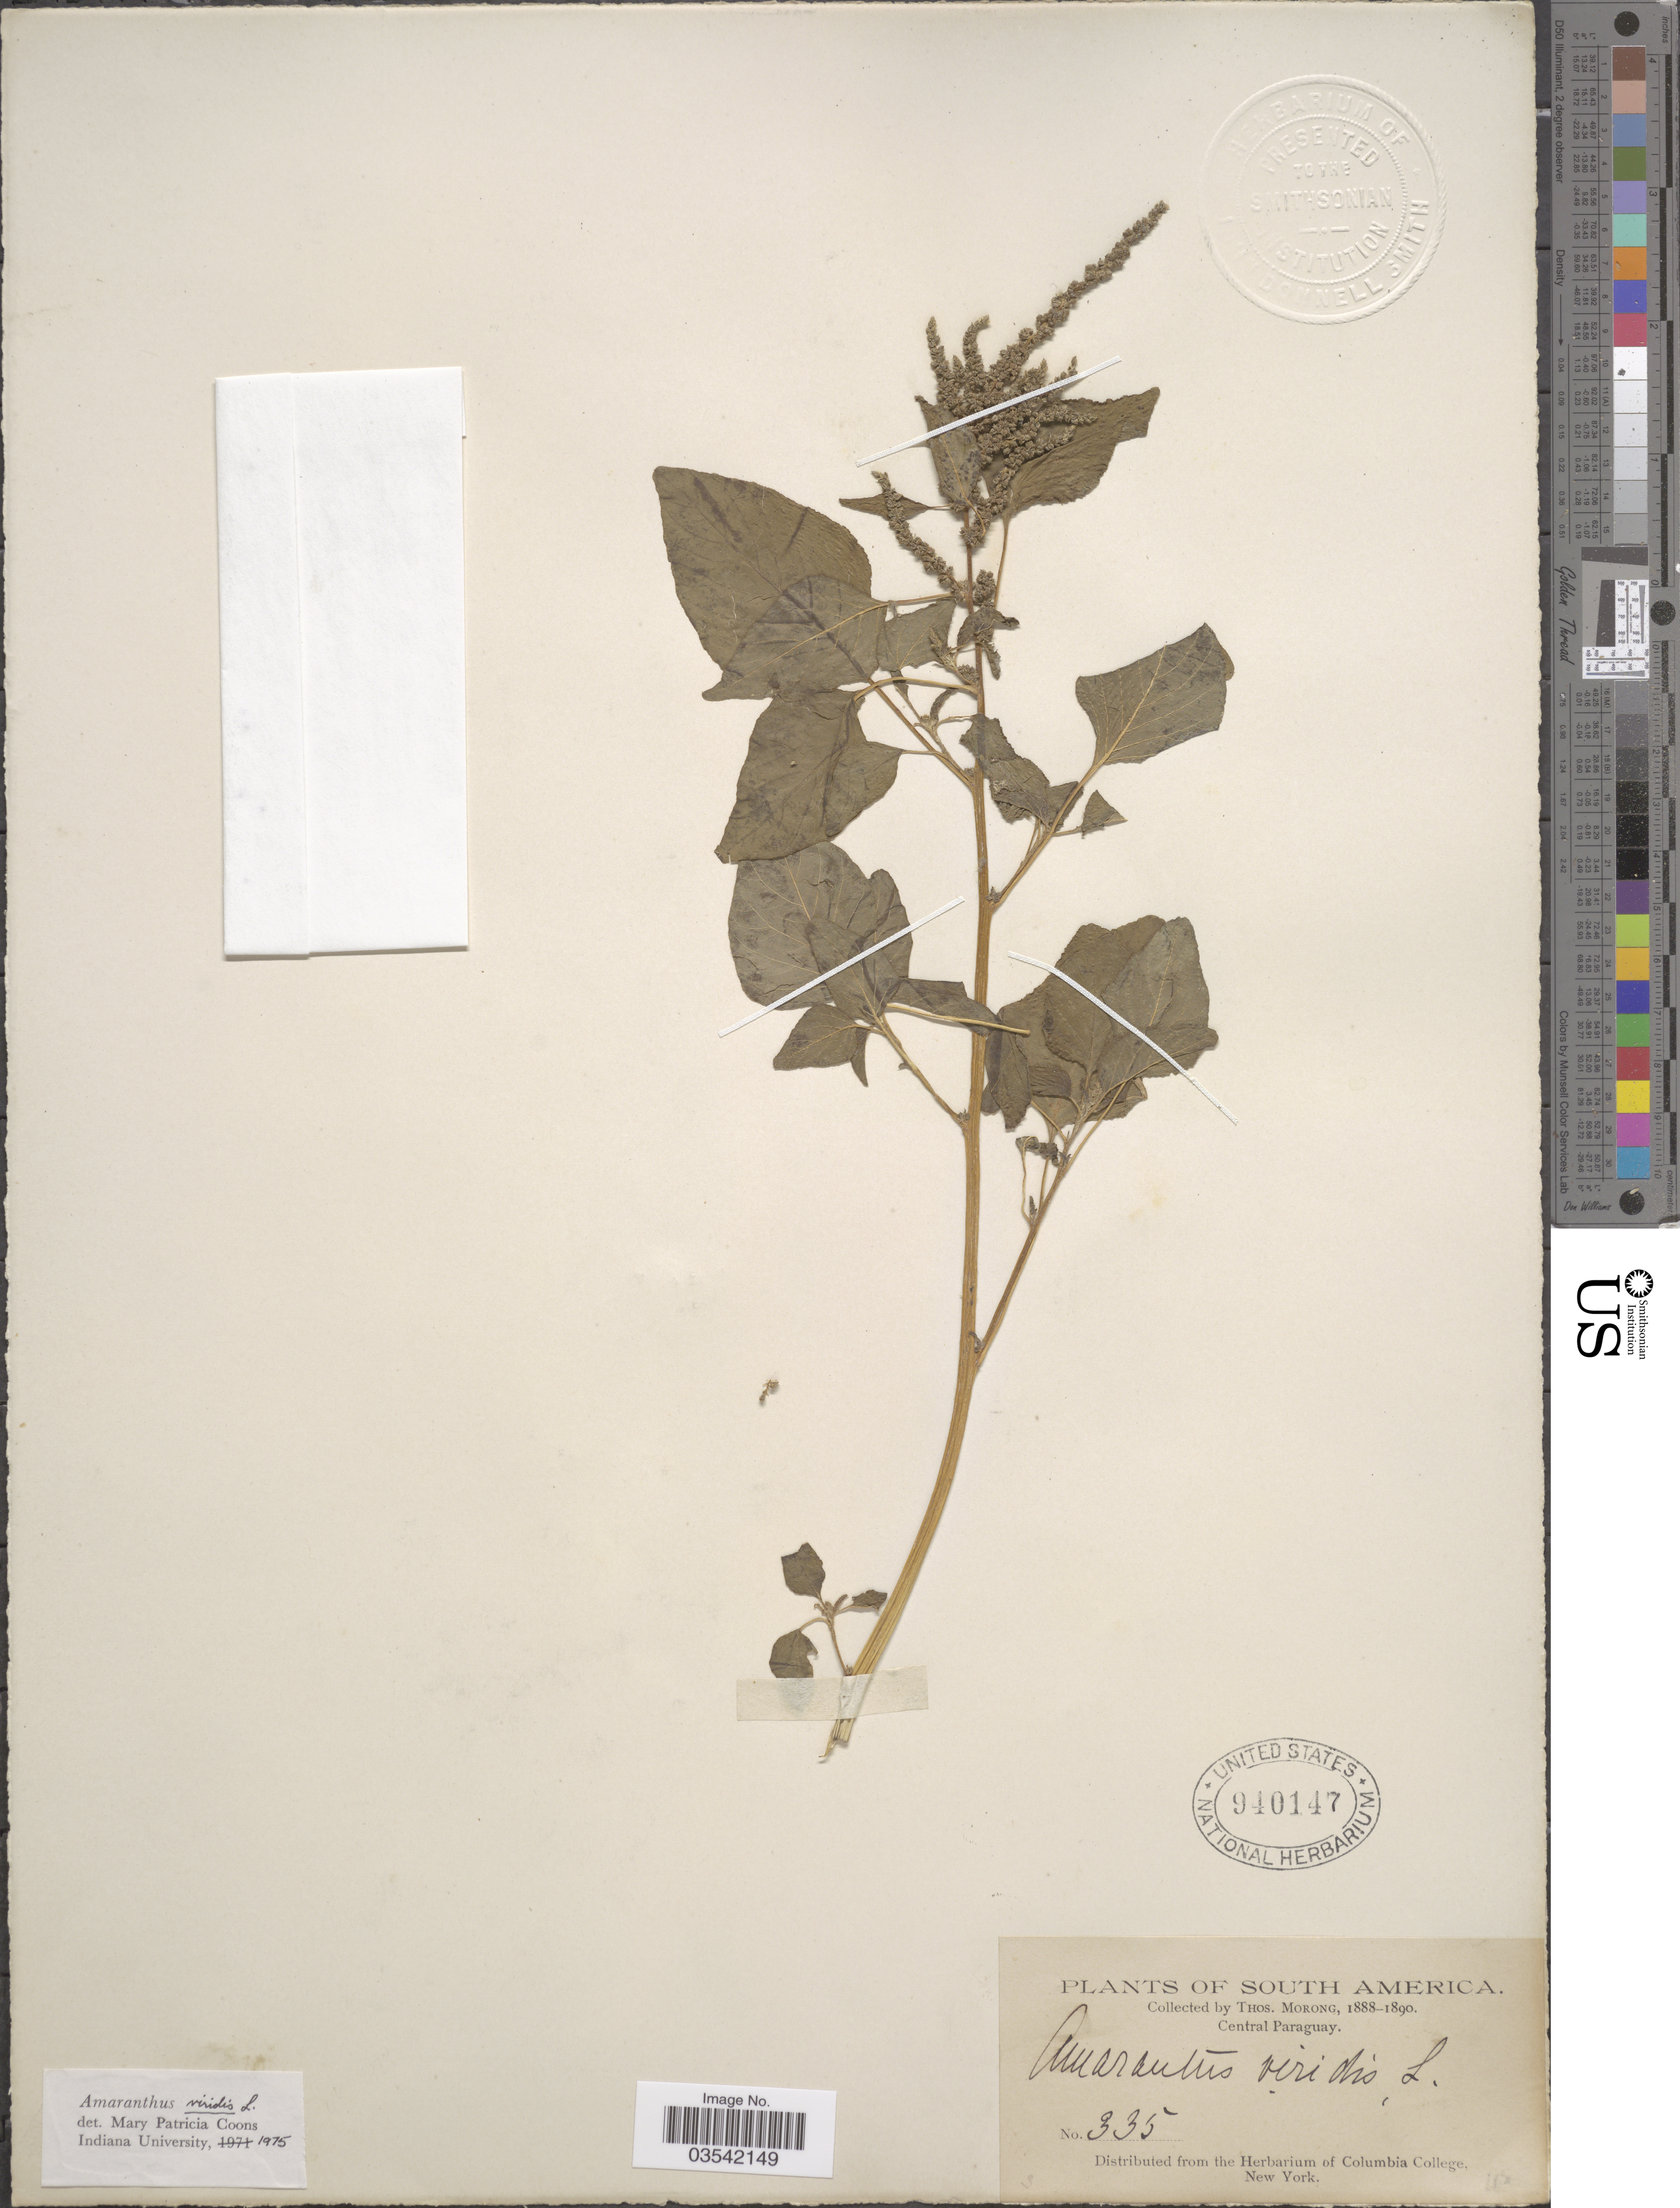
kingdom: Plantae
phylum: Tracheophyta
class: Magnoliopsida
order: Caryophyllales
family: Amaranthaceae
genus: Amaranthus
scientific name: Amaranthus viridis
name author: L.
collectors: ex herb. T. Morong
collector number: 335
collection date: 1888/1890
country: Paraguay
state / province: Central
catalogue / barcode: US 940147